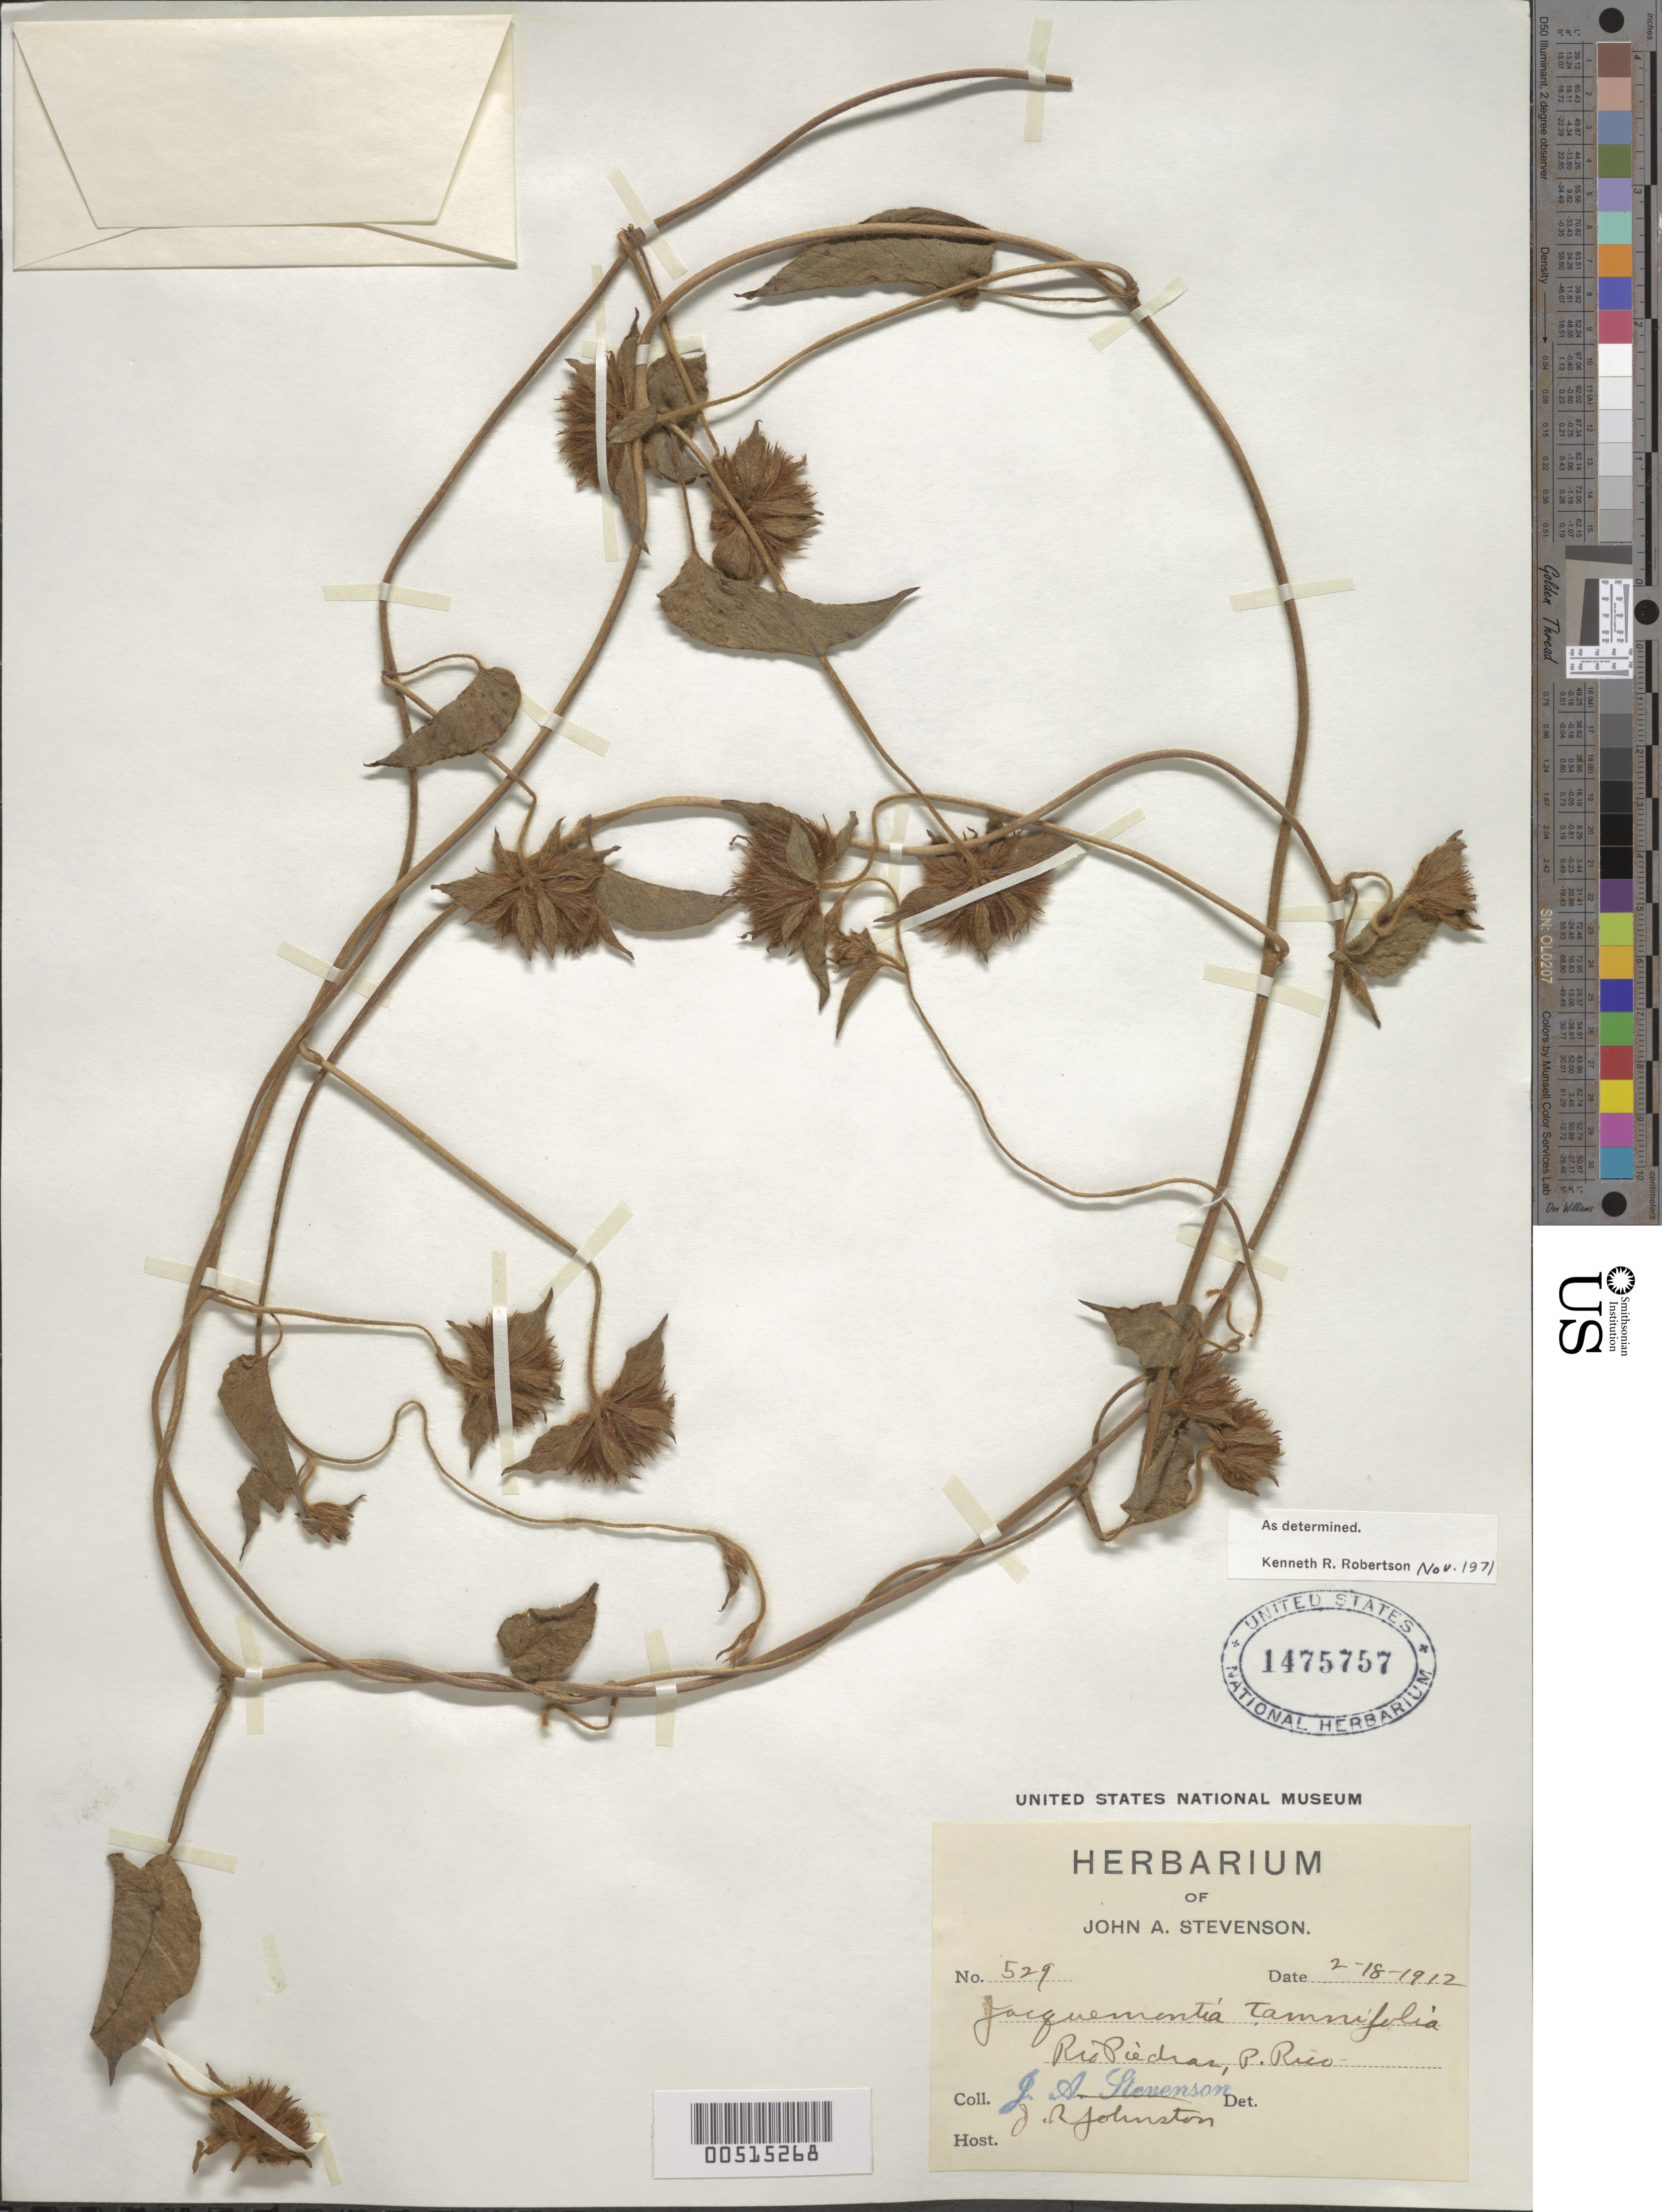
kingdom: Plantae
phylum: Tracheophyta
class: Magnoliopsida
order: Solanales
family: Convolvulaceae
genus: Jacquemontia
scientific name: Jacquemontia tamnifolia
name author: (L.) Griseb.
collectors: J. Stevenson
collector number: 529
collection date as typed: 18 Feb 1912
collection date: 1912-02-18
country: Puerto Rico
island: Greater Antilles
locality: Rio Piedras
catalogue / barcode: US 1475757